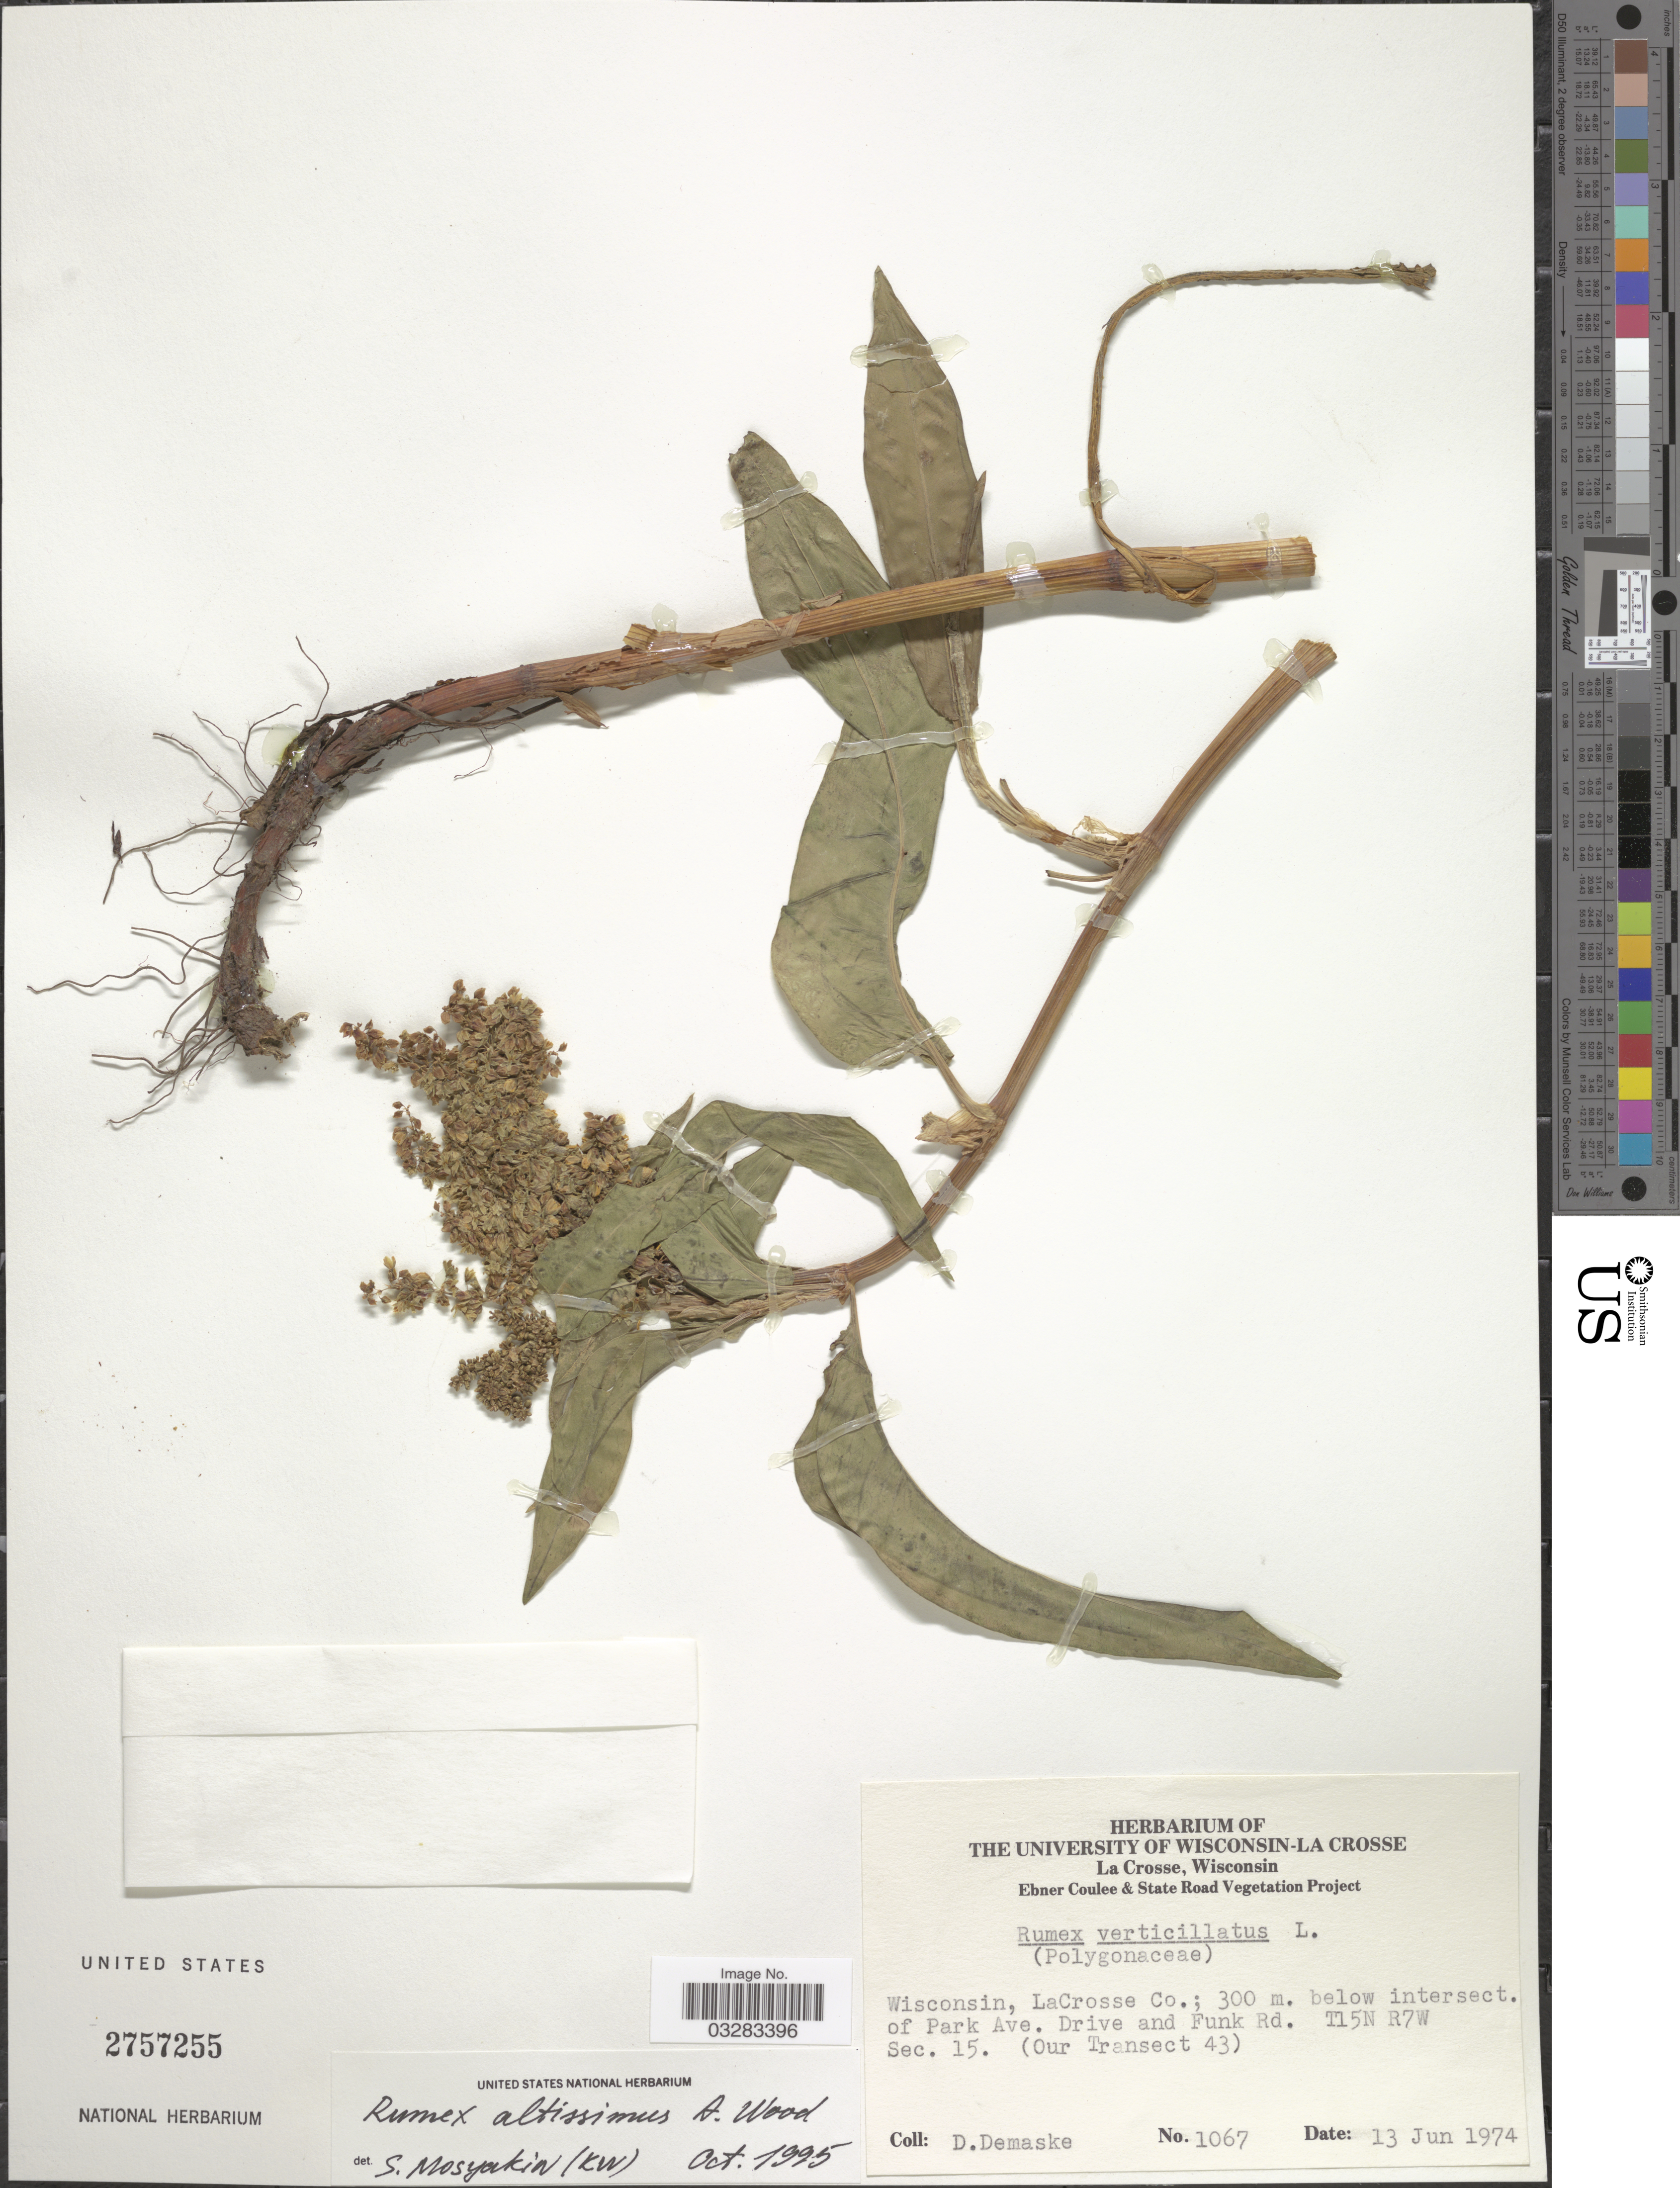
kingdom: Plantae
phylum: Tracheophyta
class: Magnoliopsida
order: Caryophyllales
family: Polygonaceae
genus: Rumex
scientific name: Rumex altissimus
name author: Alph. Wood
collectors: D. Demaske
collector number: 1067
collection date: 1974-06-13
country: United States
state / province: Wisconsin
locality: LaCrosse Co.; 300 m. below intersect. of Park Ave. Drive and Funk Rd. T15N R7W Sec. 15. (our Transect 43).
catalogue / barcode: US 2757255